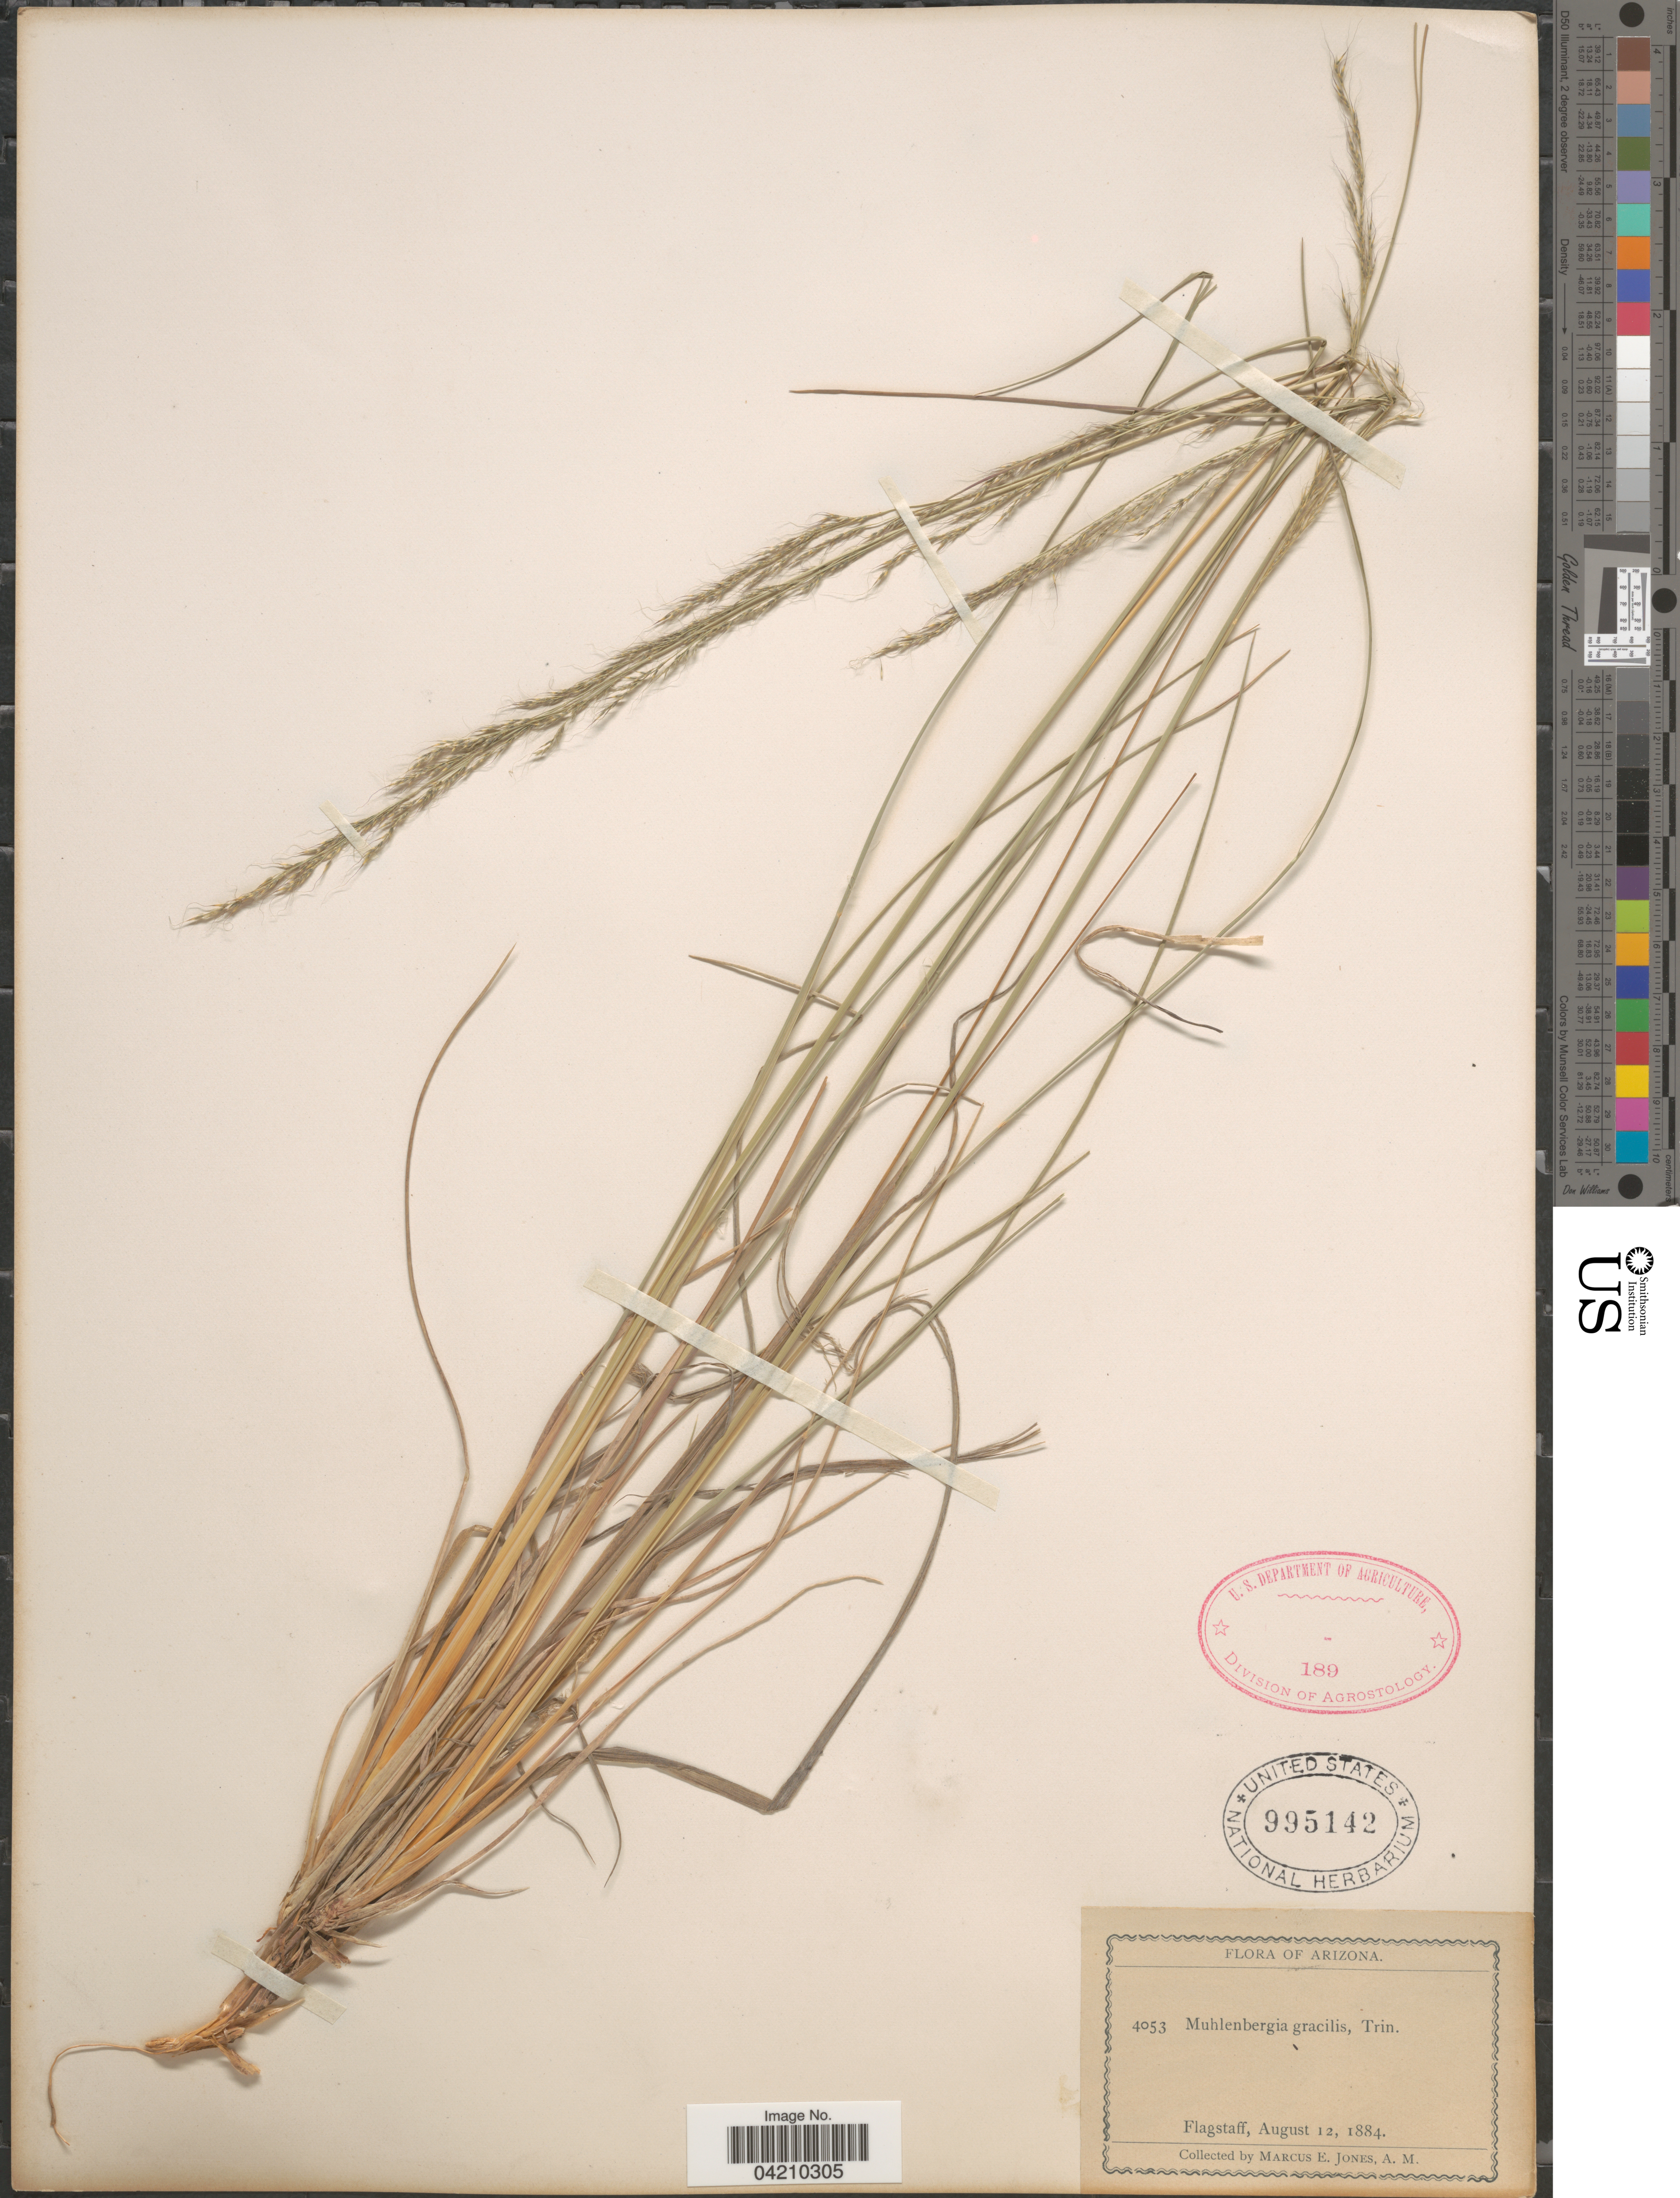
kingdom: Plantae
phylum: Tracheophyta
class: Liliopsida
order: Poales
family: Poaceae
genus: Muhlenbergia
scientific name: Muhlenbergia montana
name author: (Nutt.) Hitchc.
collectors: M. E. Jones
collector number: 4053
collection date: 1884-08-12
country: United States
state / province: Arizona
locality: Flagstaff.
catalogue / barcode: US 995142